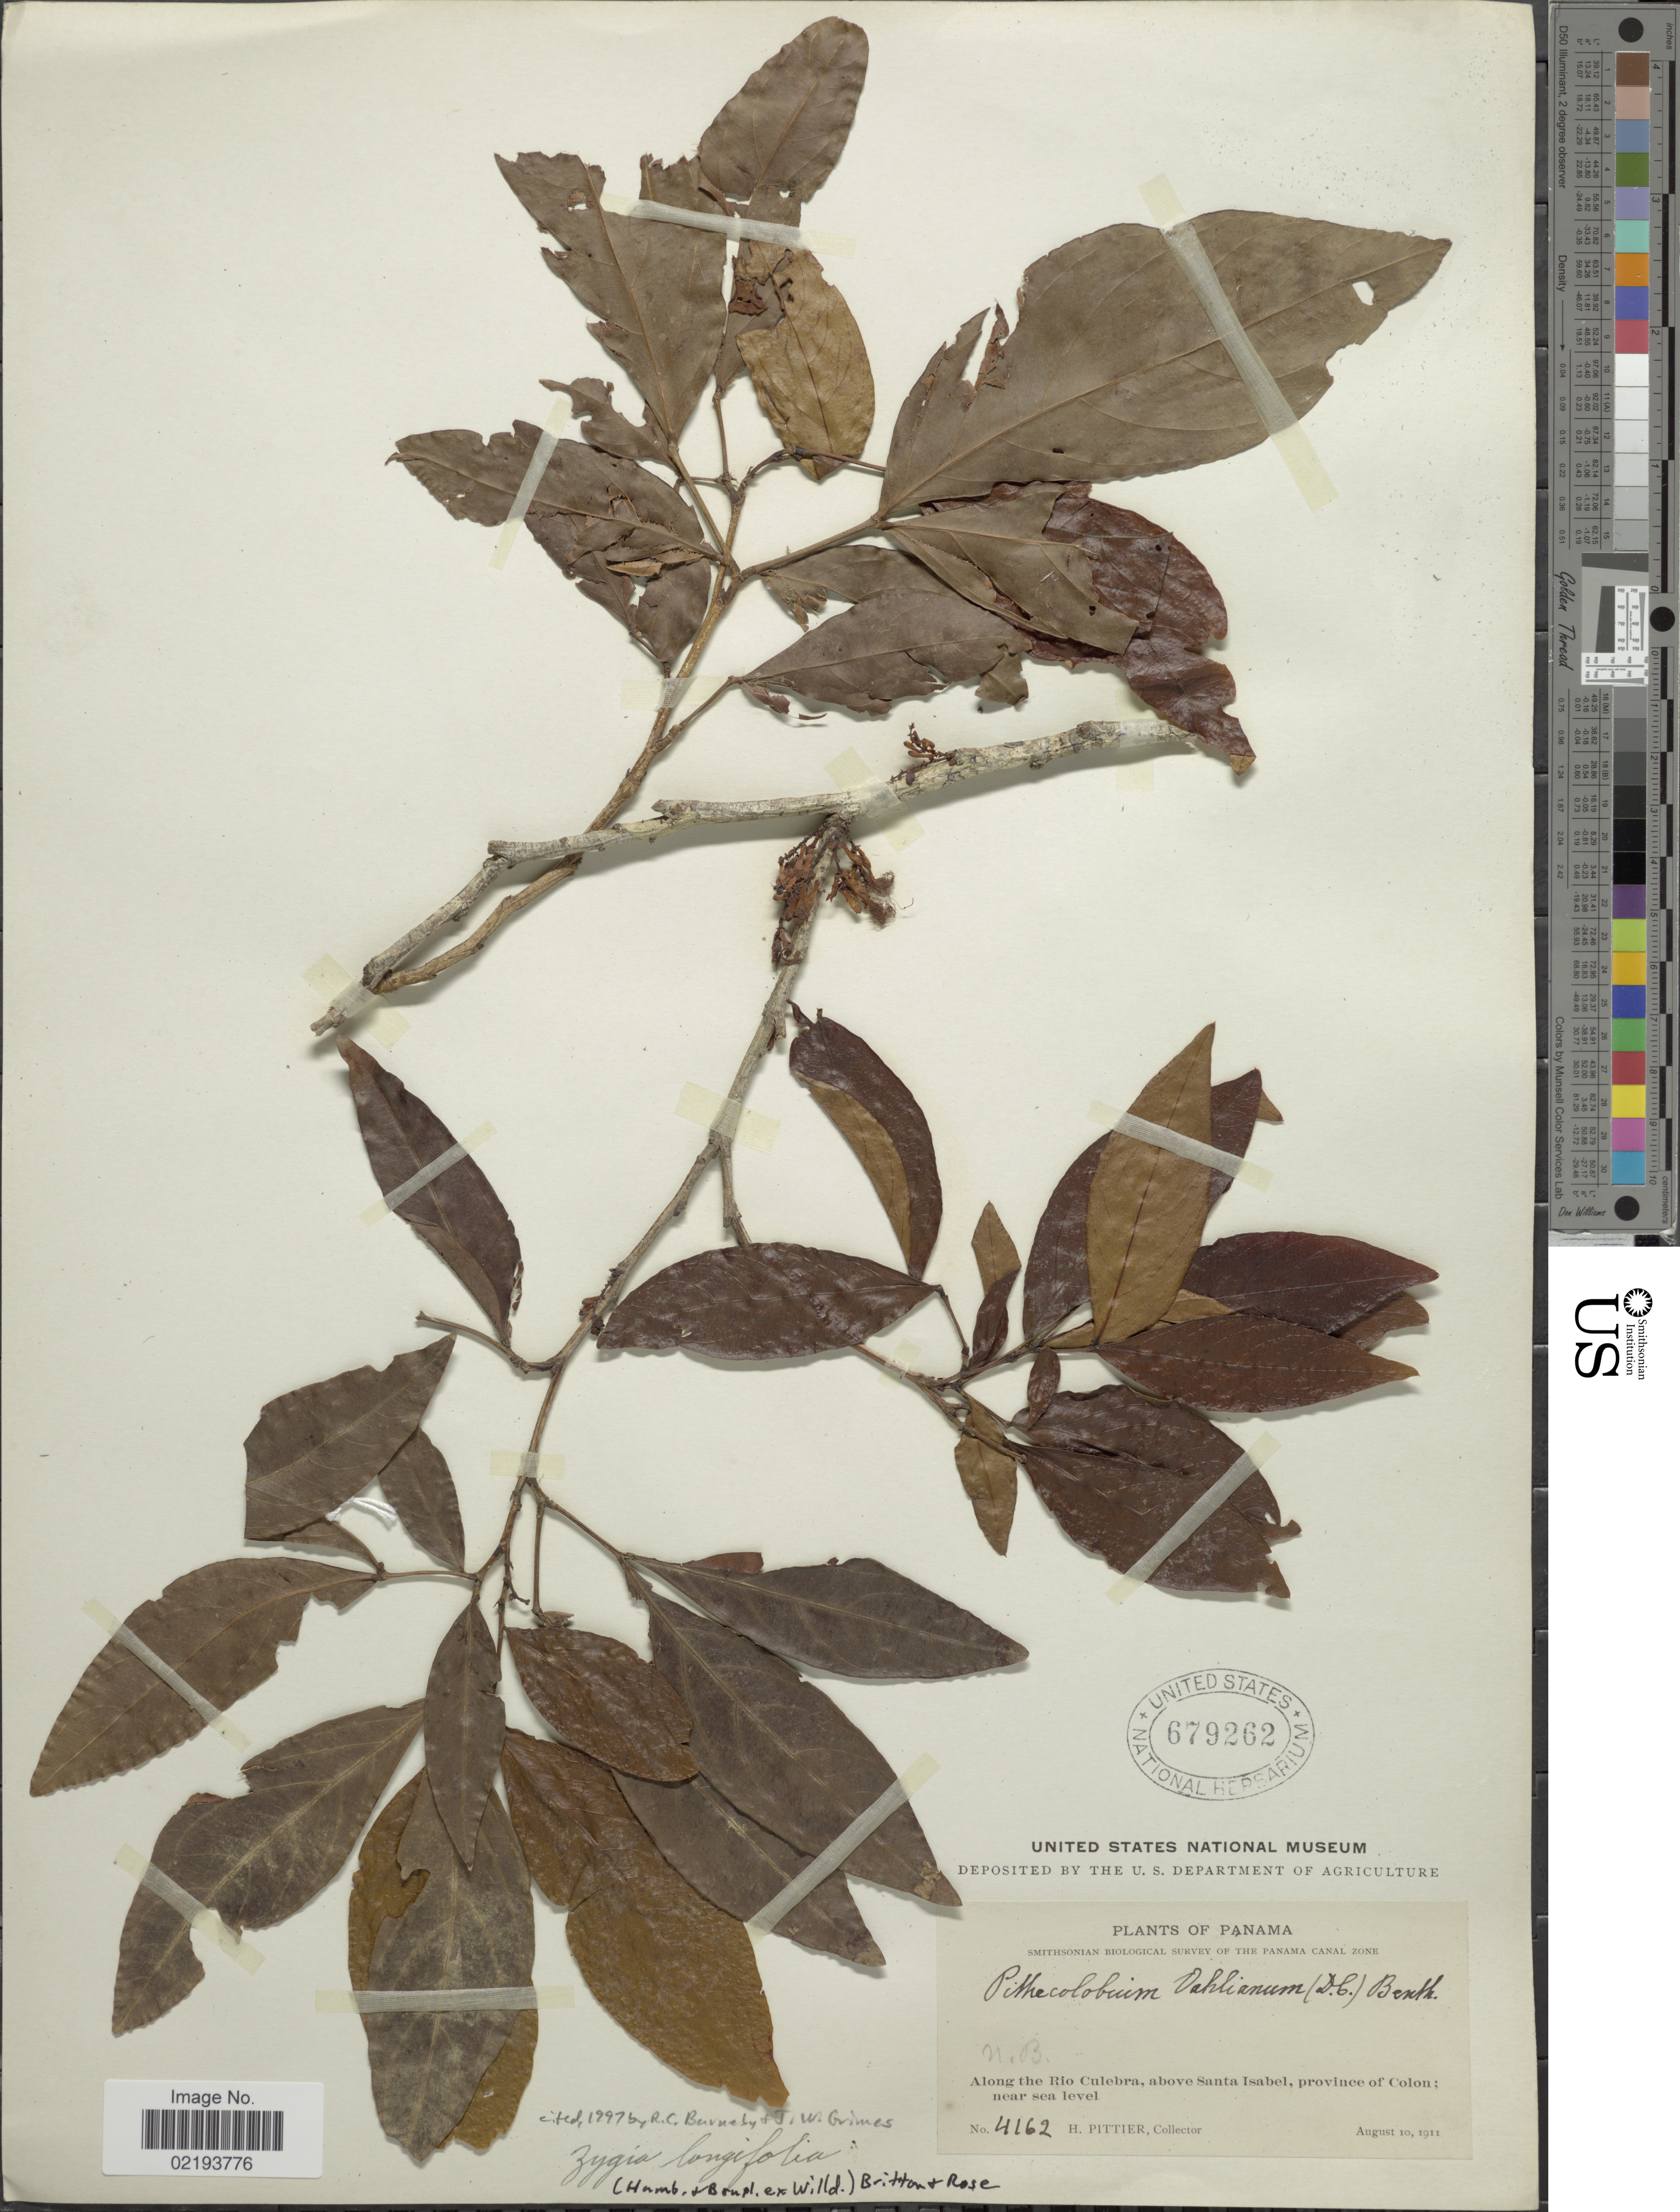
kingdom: Plantae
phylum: Tracheophyta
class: Magnoliopsida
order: Fabales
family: Fabaceae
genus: Zygia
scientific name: Zygia longifolia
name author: (Willd.) Britton & Rose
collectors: H. F. Pittier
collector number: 4162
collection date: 1911-08-10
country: Panama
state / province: Colón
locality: N.B,, Along the Rio Culebra, above Santa Isabel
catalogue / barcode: US 679262